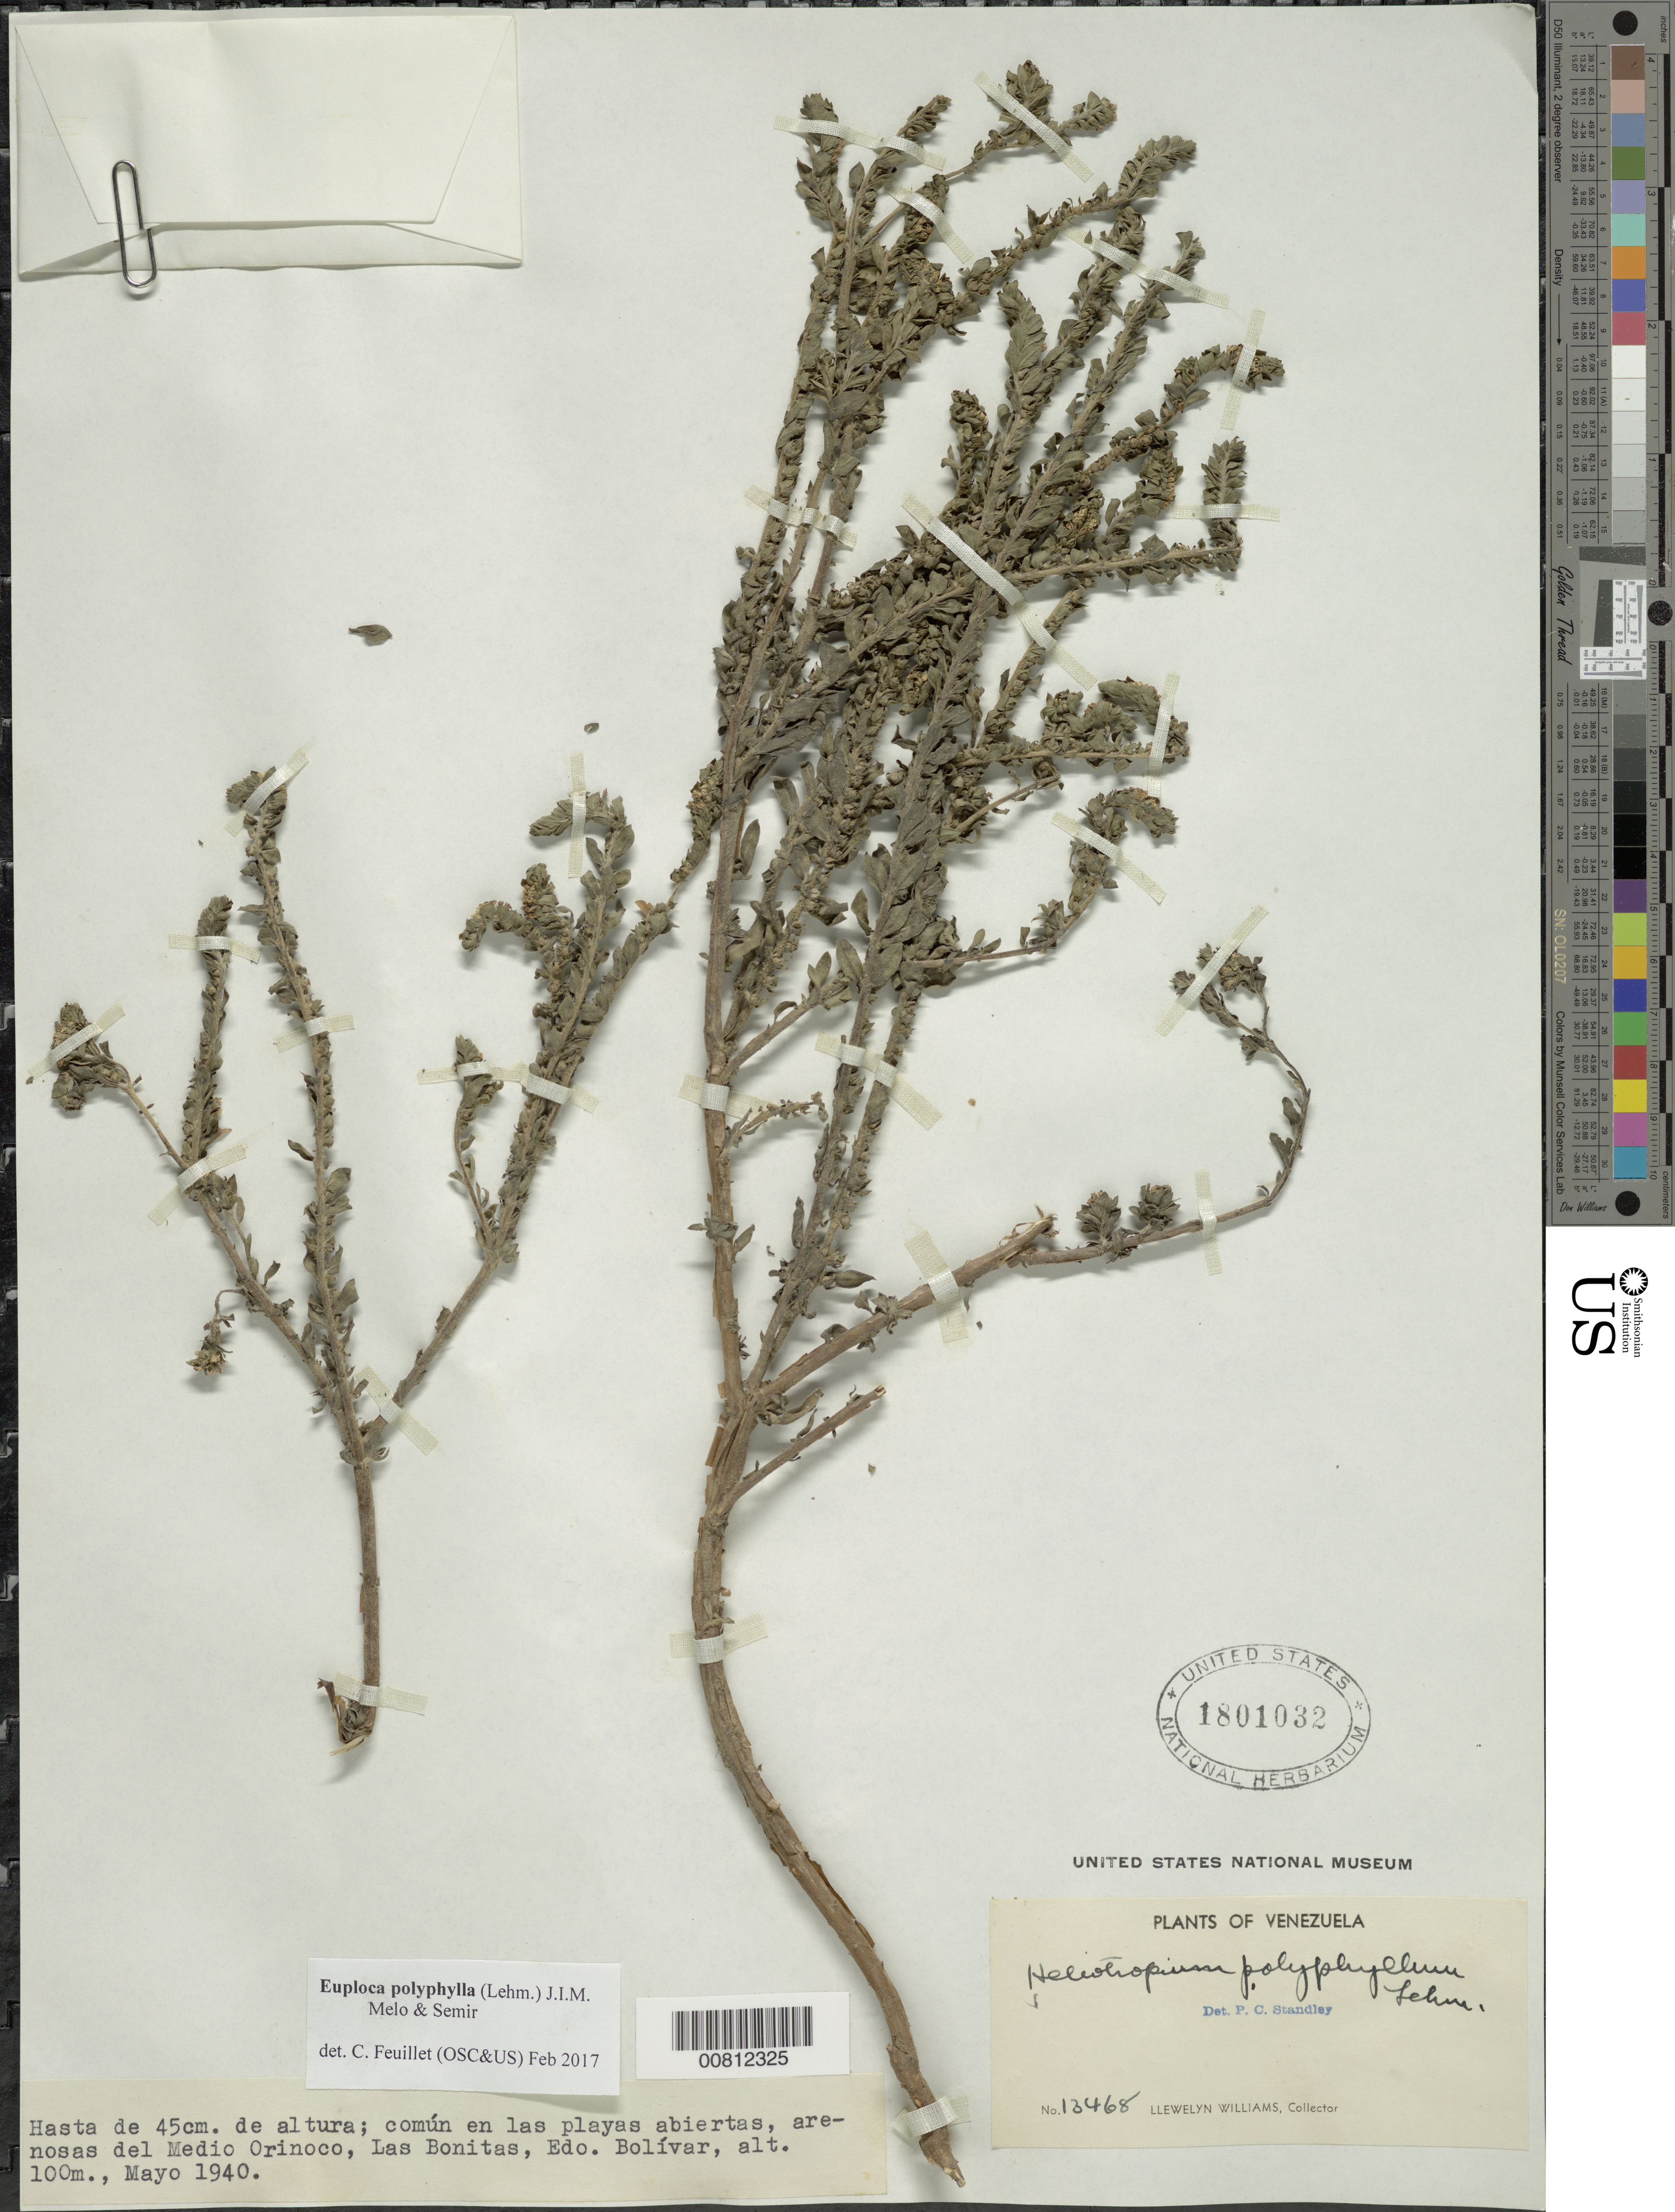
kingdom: Plantae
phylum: Tracheophyta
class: Magnoliopsida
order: Boraginales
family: Heliotropiaceae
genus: Heliotropium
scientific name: Heliotropium polyphyllum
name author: Lehm.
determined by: Standley, Paul C.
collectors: Ll. Williams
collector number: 13468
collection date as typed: May-40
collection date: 1940-05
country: Venezuela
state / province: Bolívar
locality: Las Bonitas, Orinoco R.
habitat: Playas abiertas, arenosas del Medio Orinoco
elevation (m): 100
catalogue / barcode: US 1801032